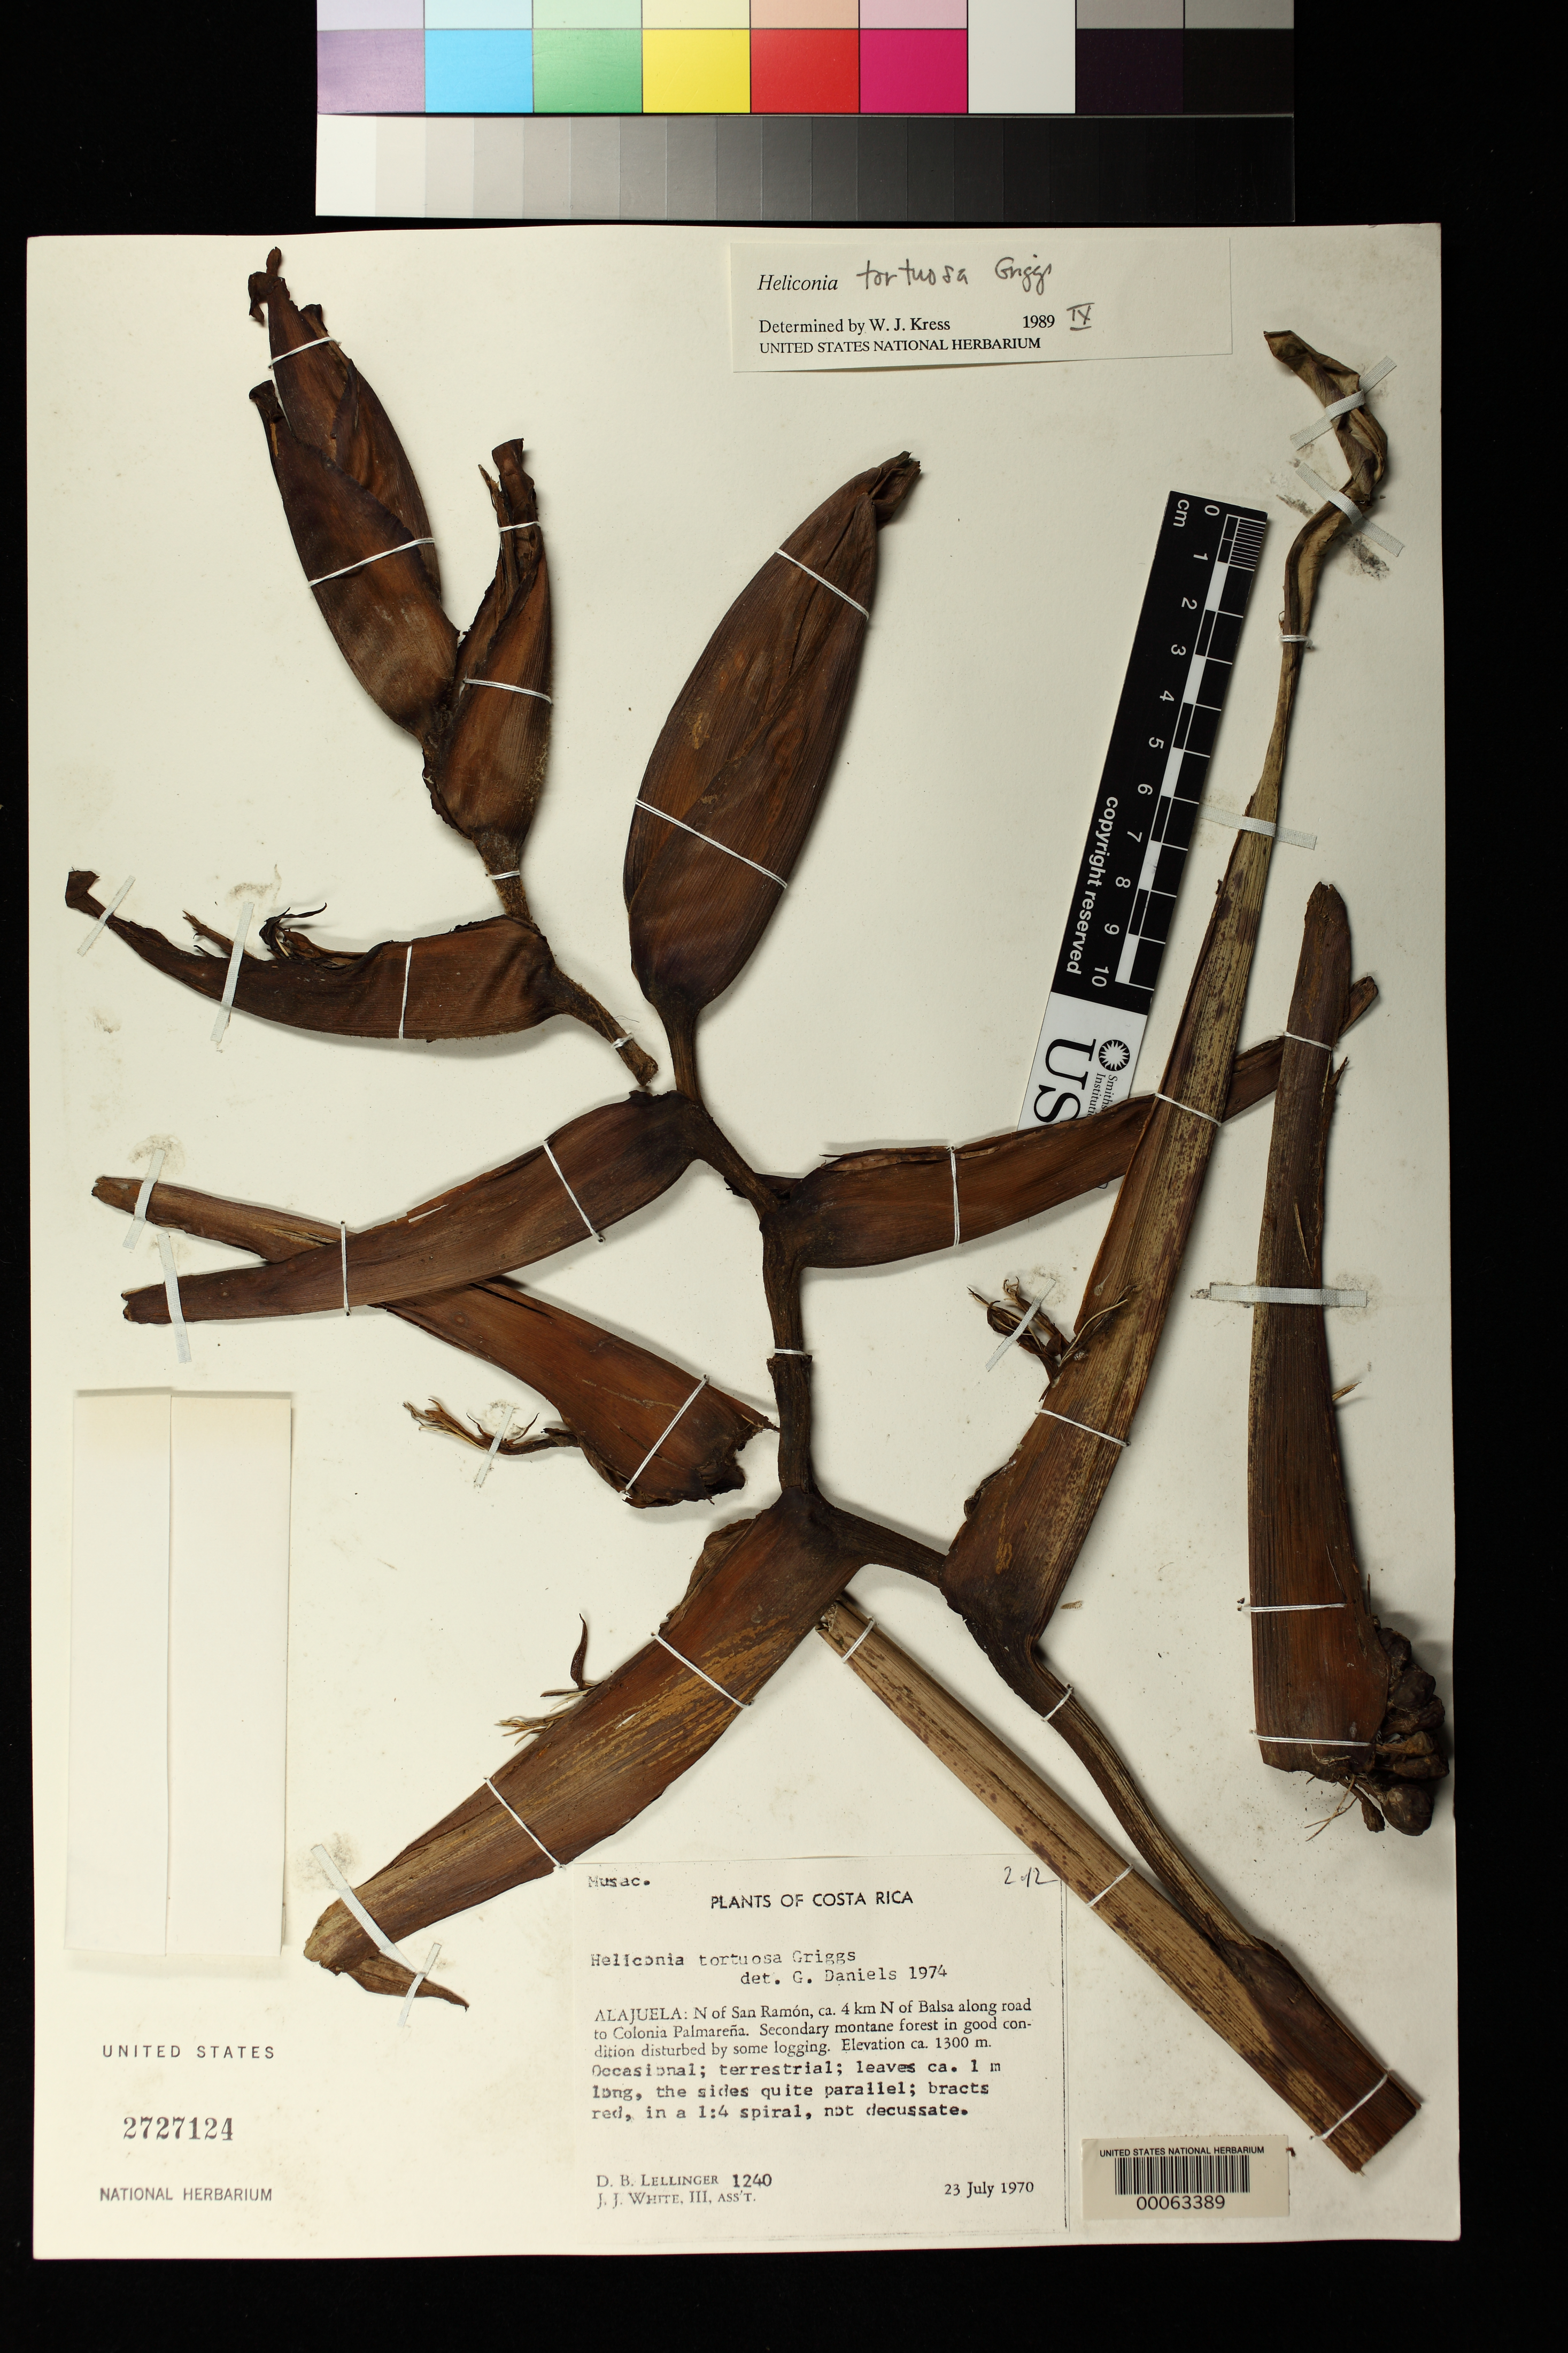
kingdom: Plantae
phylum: Tracheophyta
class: Liliopsida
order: Zingiberales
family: Heliconiaceae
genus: Heliconia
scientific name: Heliconia tortuosa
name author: R.F. Griggs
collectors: D. B. Lellinger & J. J. White III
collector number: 1240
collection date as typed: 23 Jul 1970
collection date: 1970-07-23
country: Costa Rica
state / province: Alajuela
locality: N of San Ramon, ca 4 km N of Balsa along road to Colonia Palmarena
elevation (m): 1300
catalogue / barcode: US 2727124